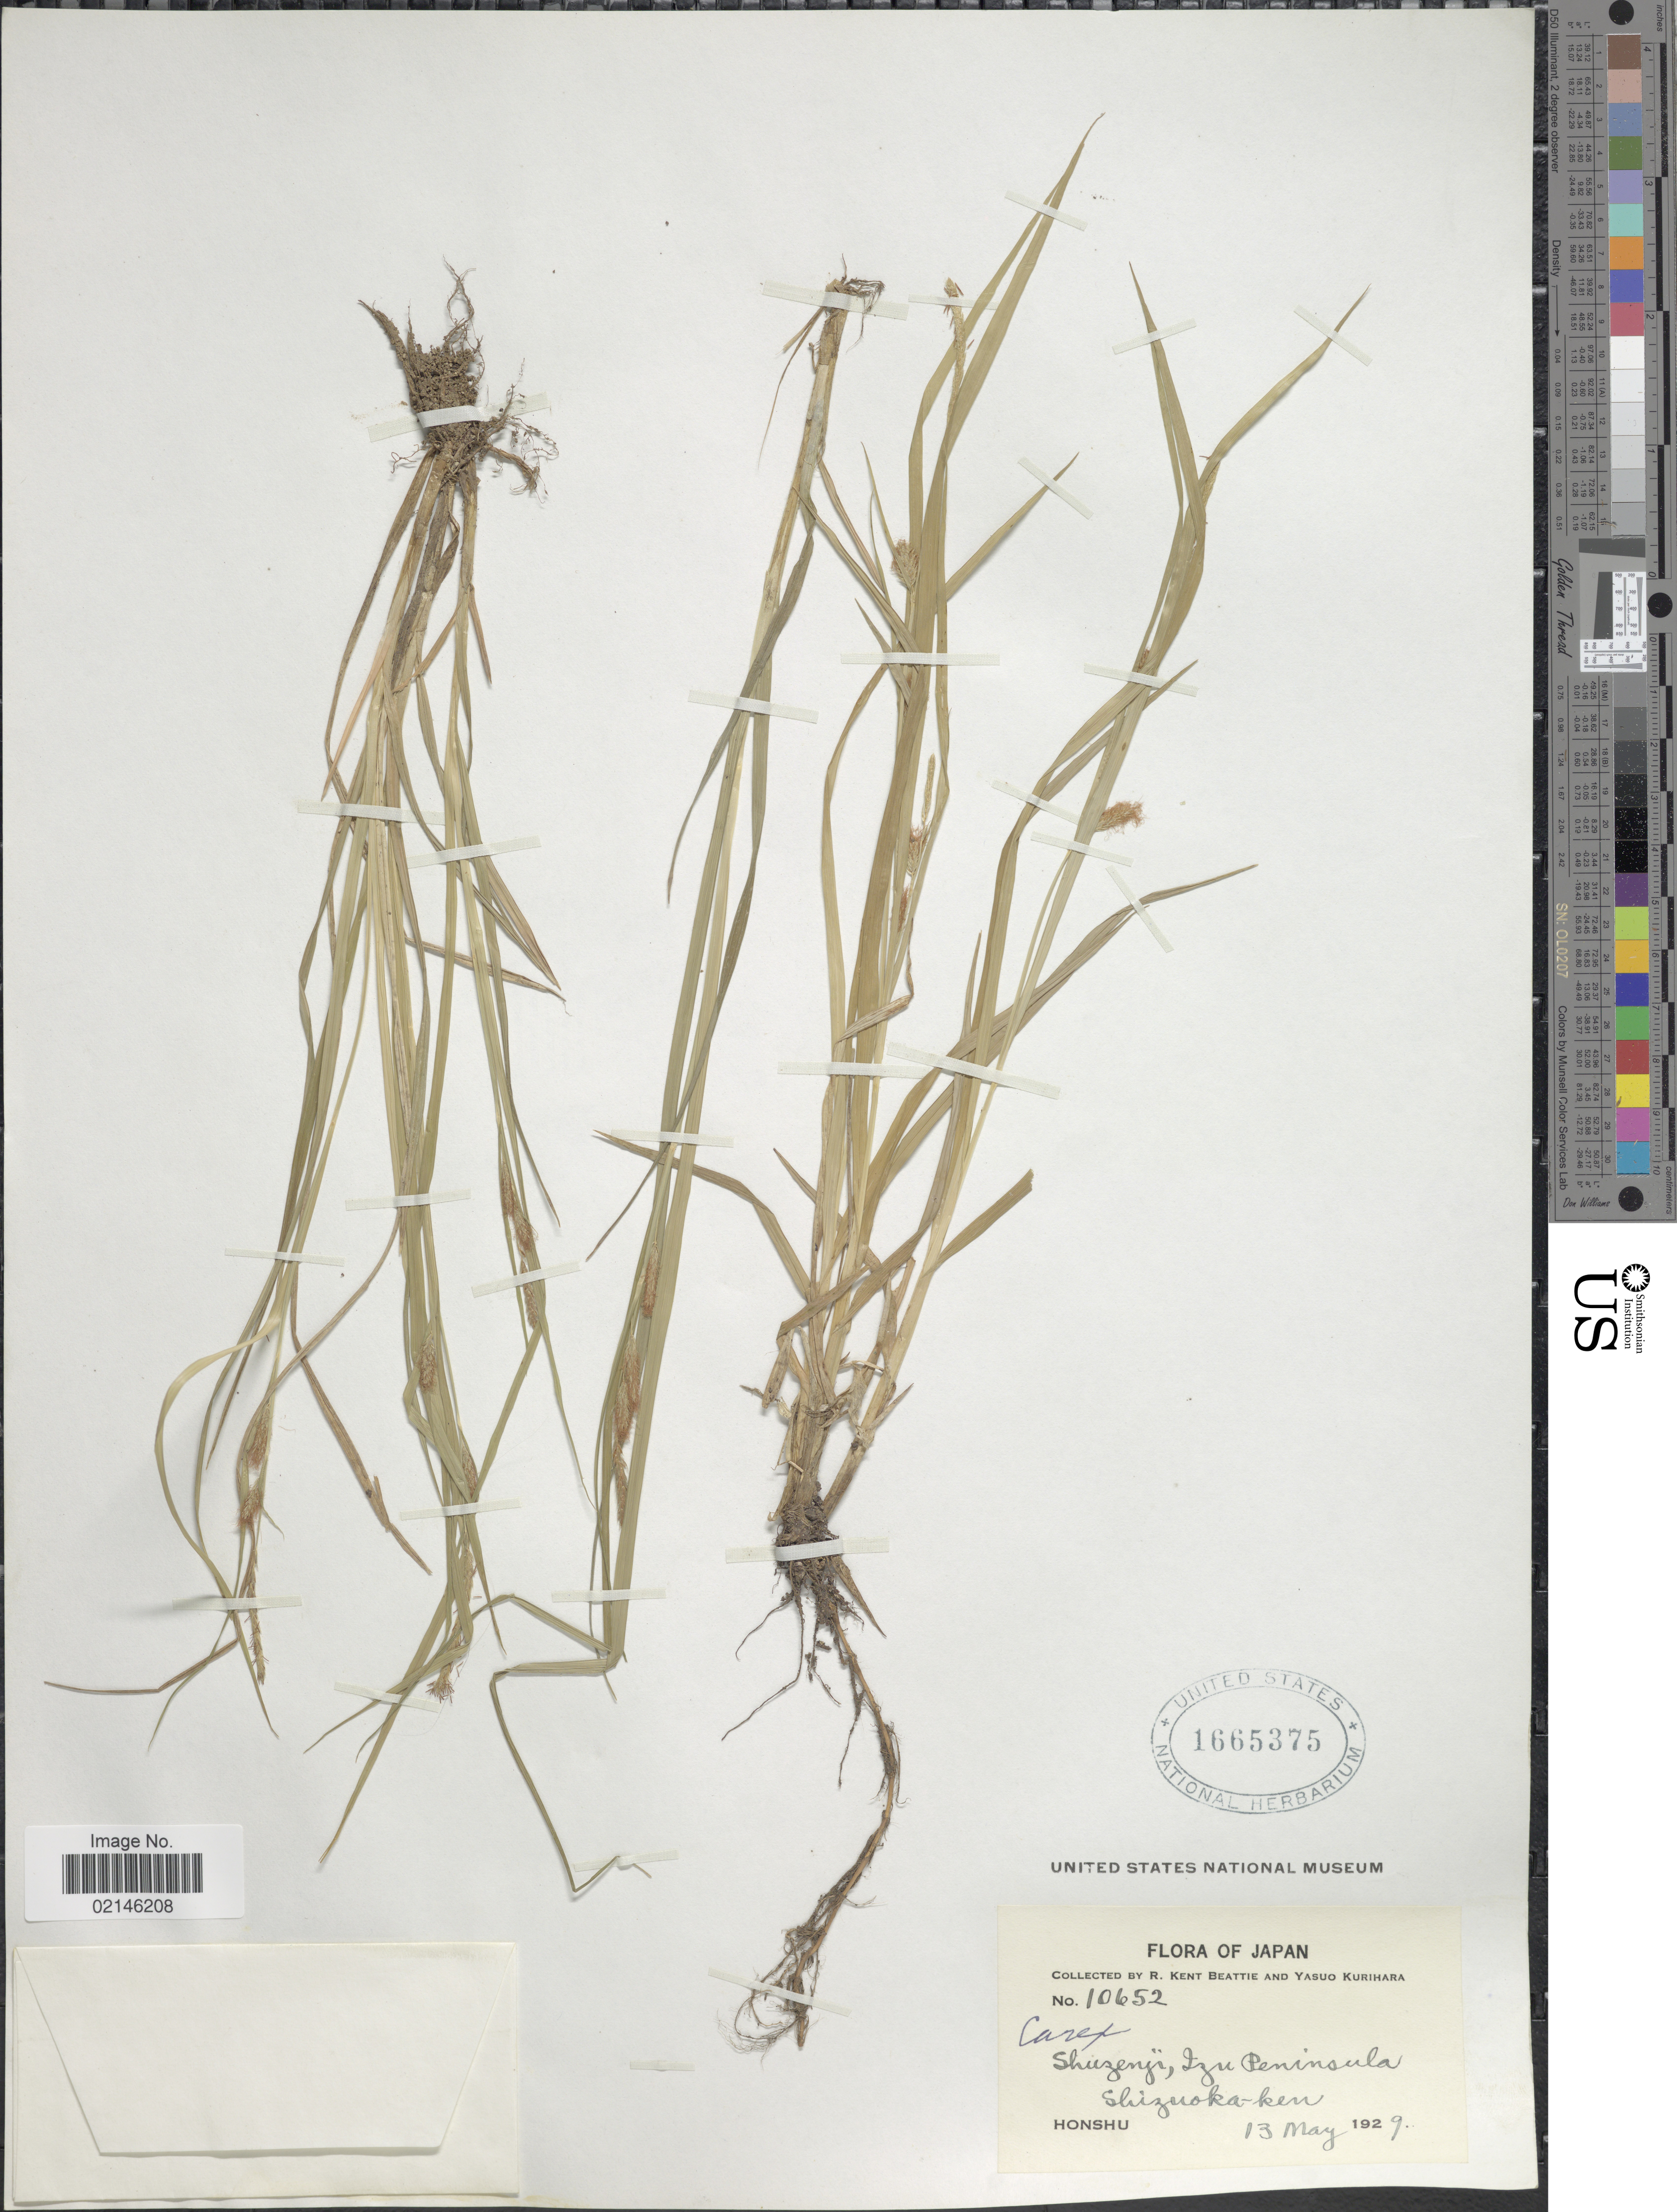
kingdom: Plantae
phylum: Tracheophyta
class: Liliopsida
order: Poales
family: Cyperaceae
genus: Carex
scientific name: Carex sp.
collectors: R. K. Beattie & Y. Kurihara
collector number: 10652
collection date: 1929-05-13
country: Japan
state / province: Sizuoka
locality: Shuzenji, Izu Peninsula Shizuoka-ken. Honshu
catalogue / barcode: US 1665375